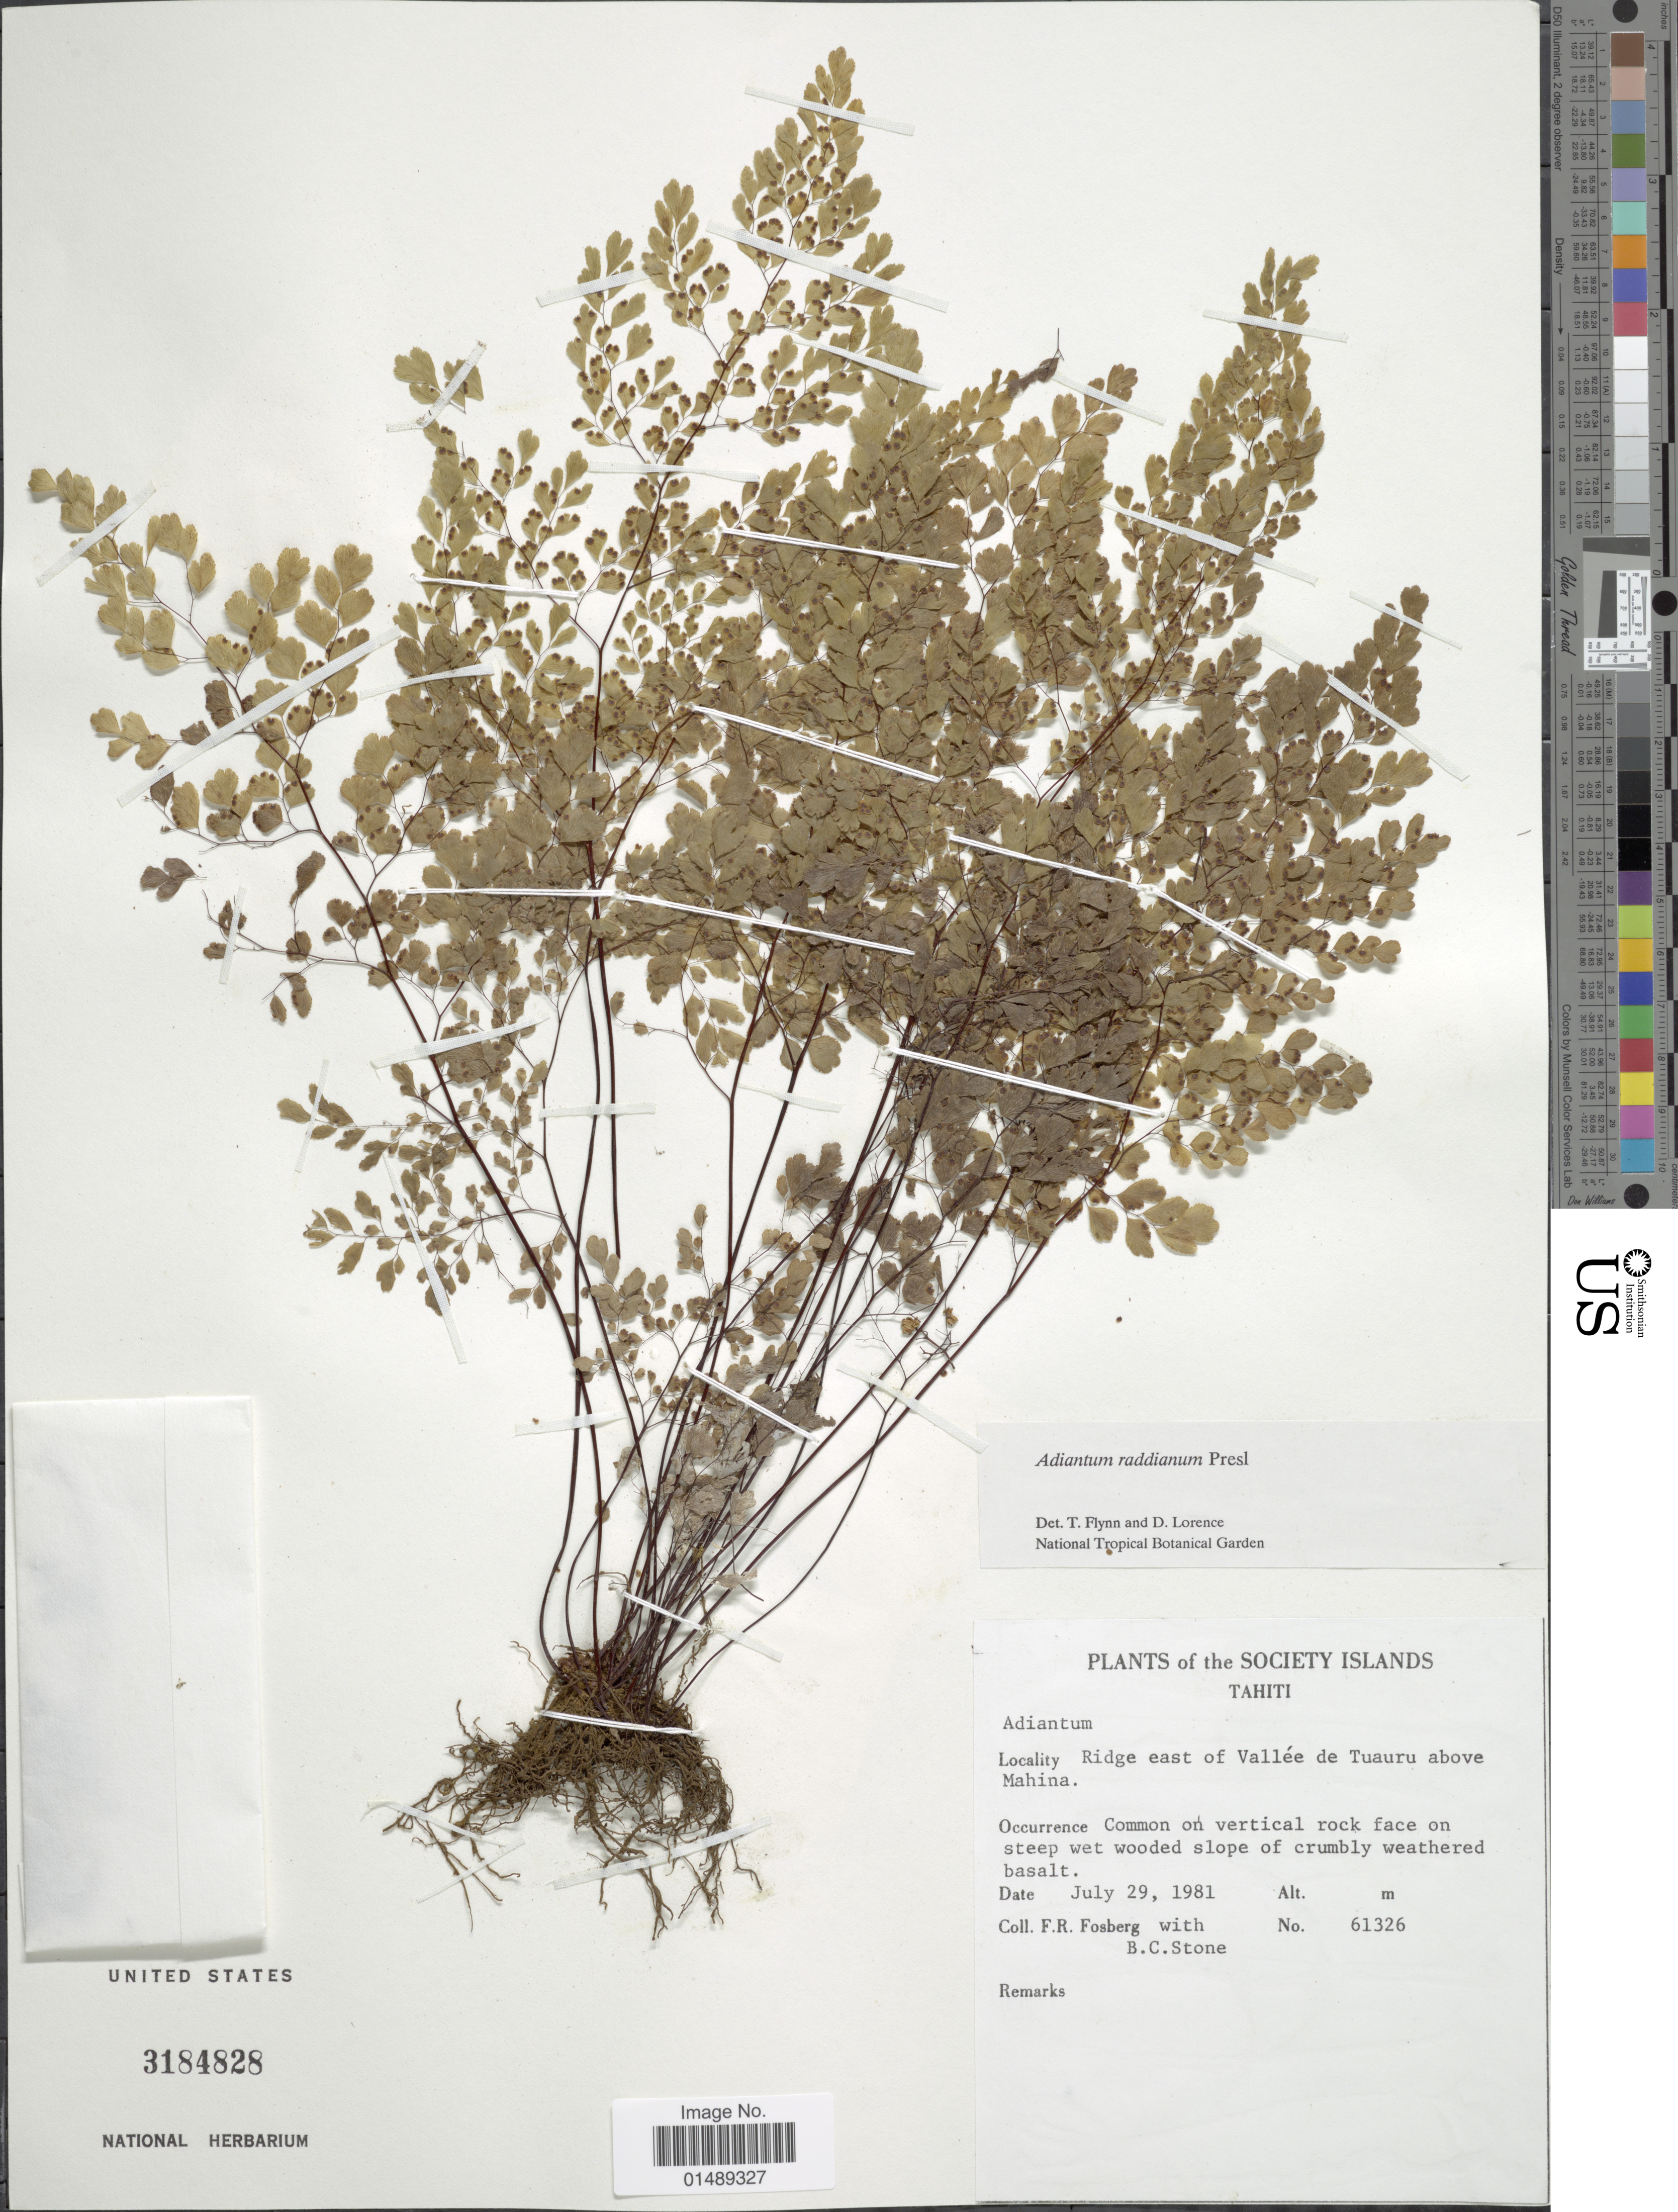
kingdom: Plantae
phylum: Tracheophyta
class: Polypodiopsida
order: Polypodiales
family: Pteridaceae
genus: Adiantum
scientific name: Adiantum raddianum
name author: C. Presl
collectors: F. R. Fosberg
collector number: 61326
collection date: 1981-07-29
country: French Polynesia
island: Tahiti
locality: Society Islands, Tahiti, Rigdge east of Vallee de Tuauru above Mahina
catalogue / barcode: US 3184828